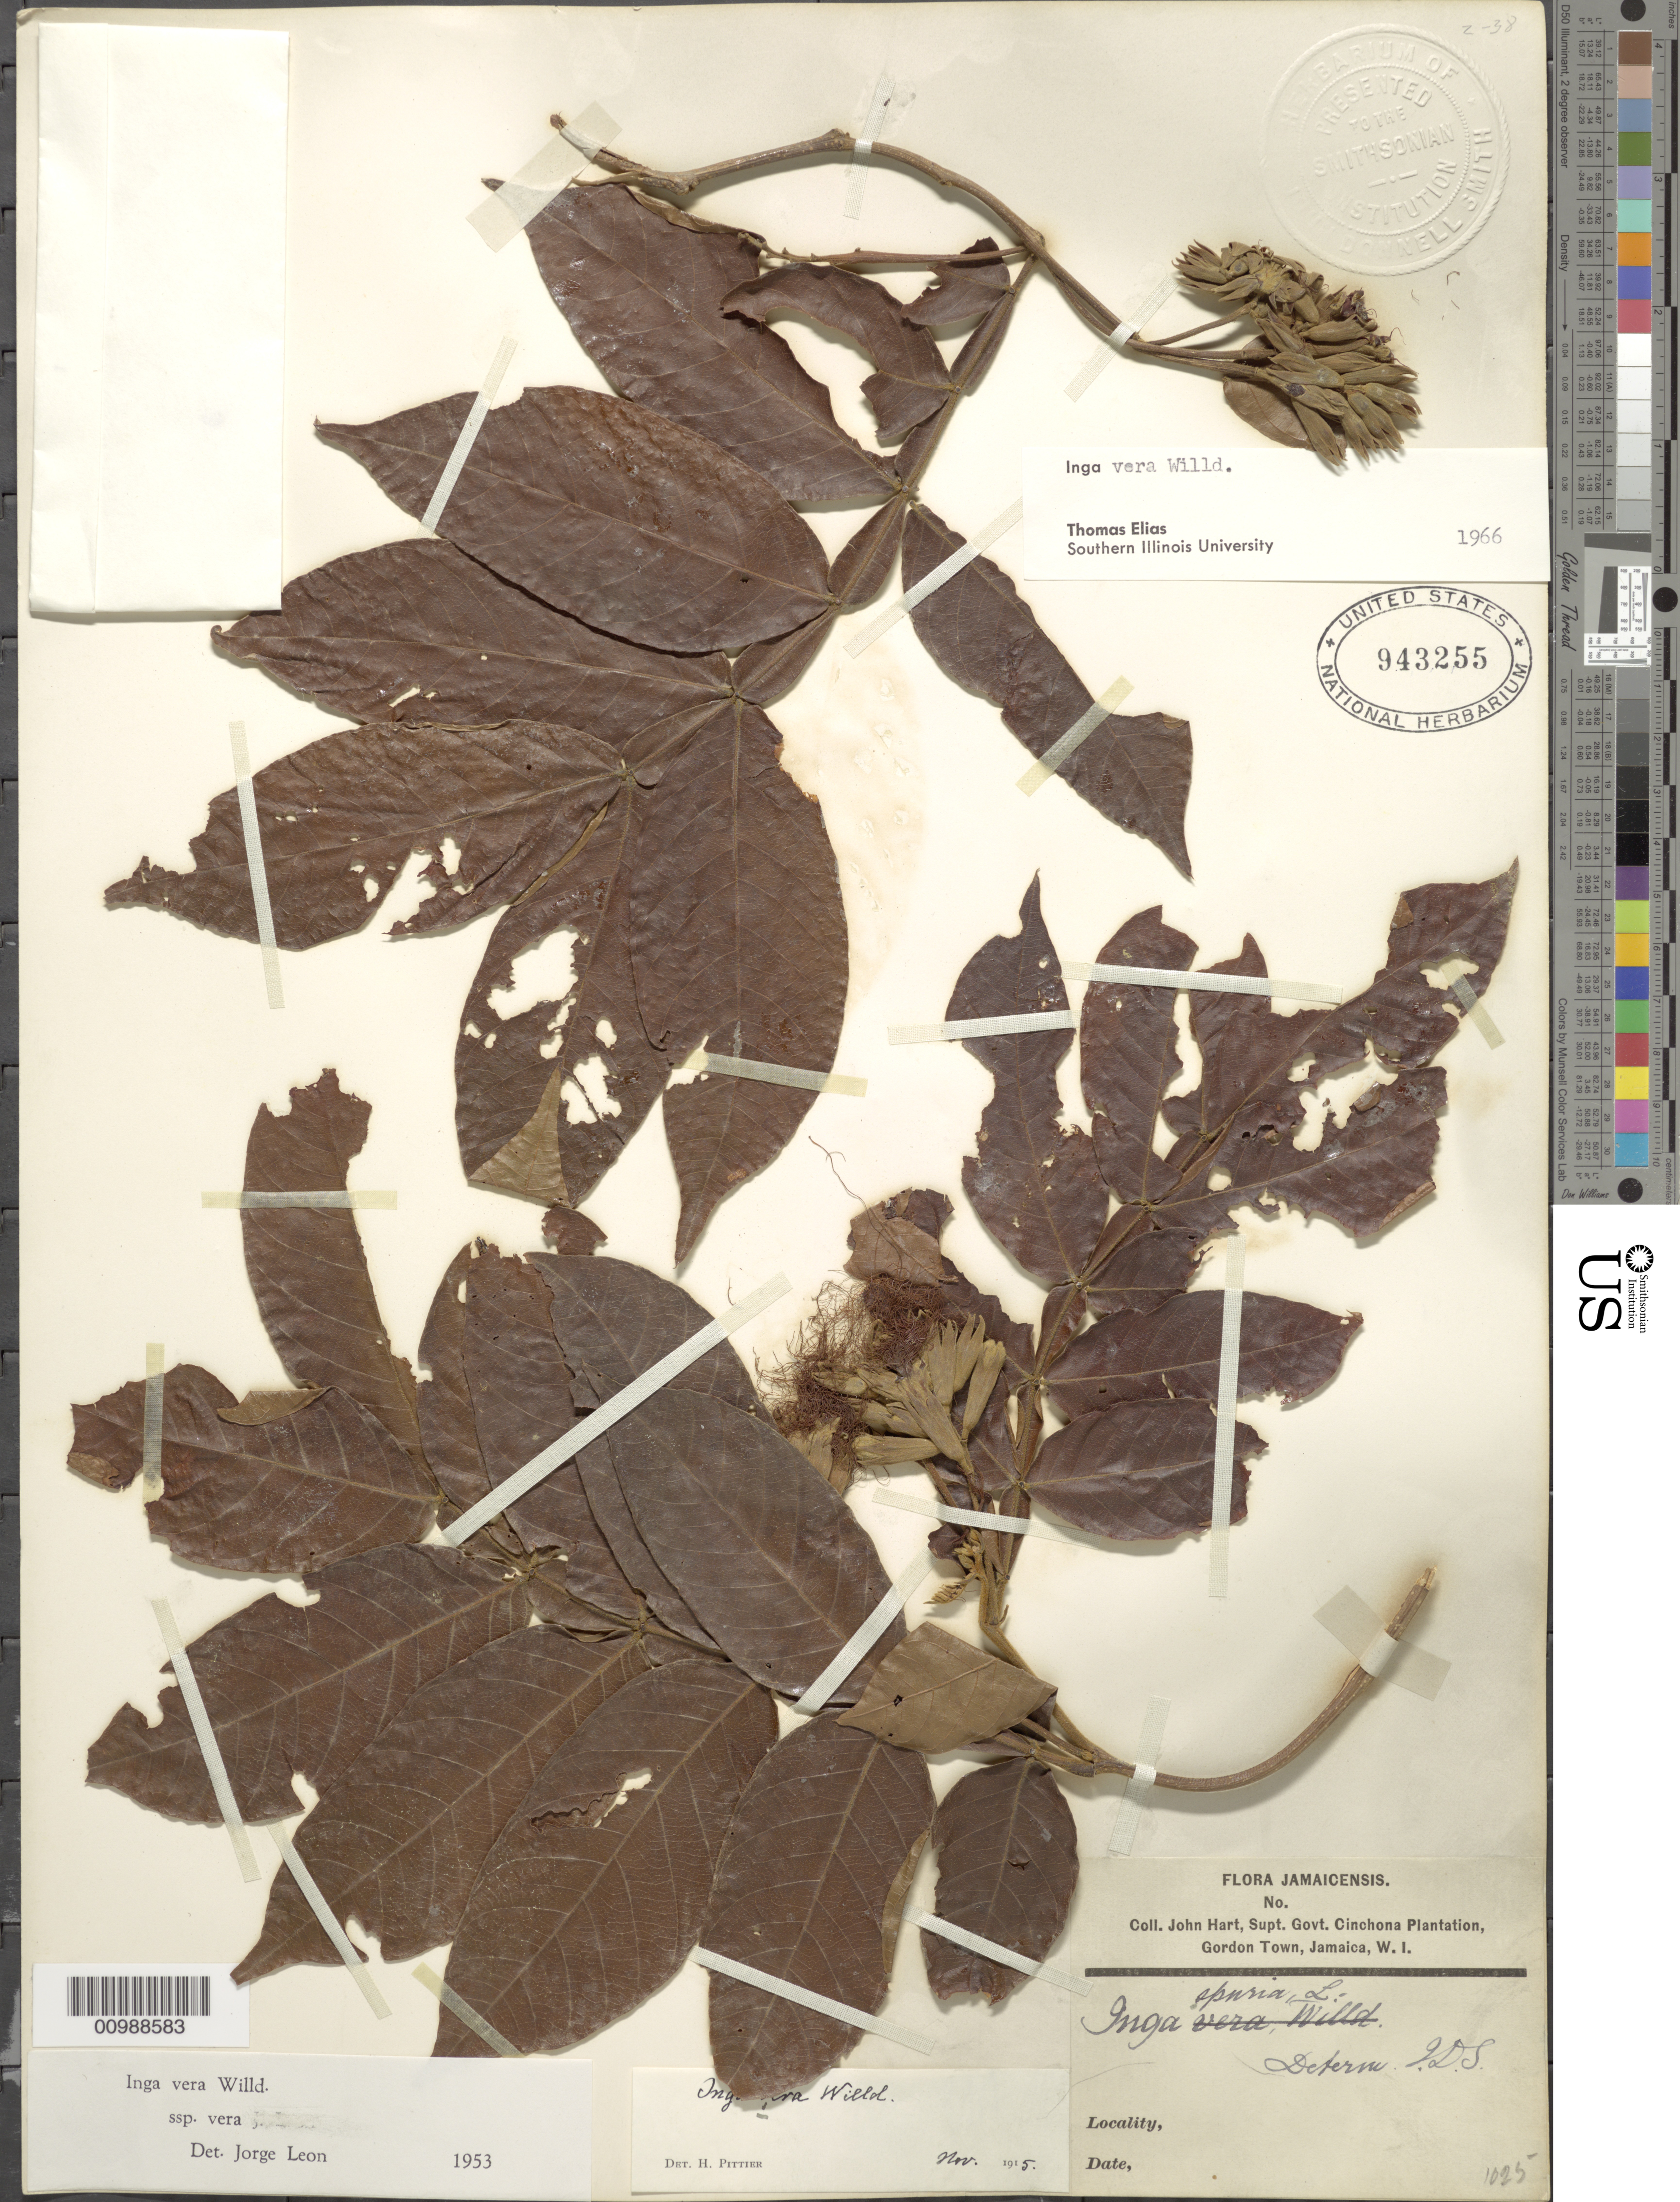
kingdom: Plantae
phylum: Tracheophyta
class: Magnoliopsida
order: Fabales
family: Fabaceae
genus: Inga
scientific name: Inga vera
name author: Willd.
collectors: J. Hart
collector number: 1025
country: Jamaica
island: Jamaica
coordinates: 0 N, 0 E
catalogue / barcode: US 943255